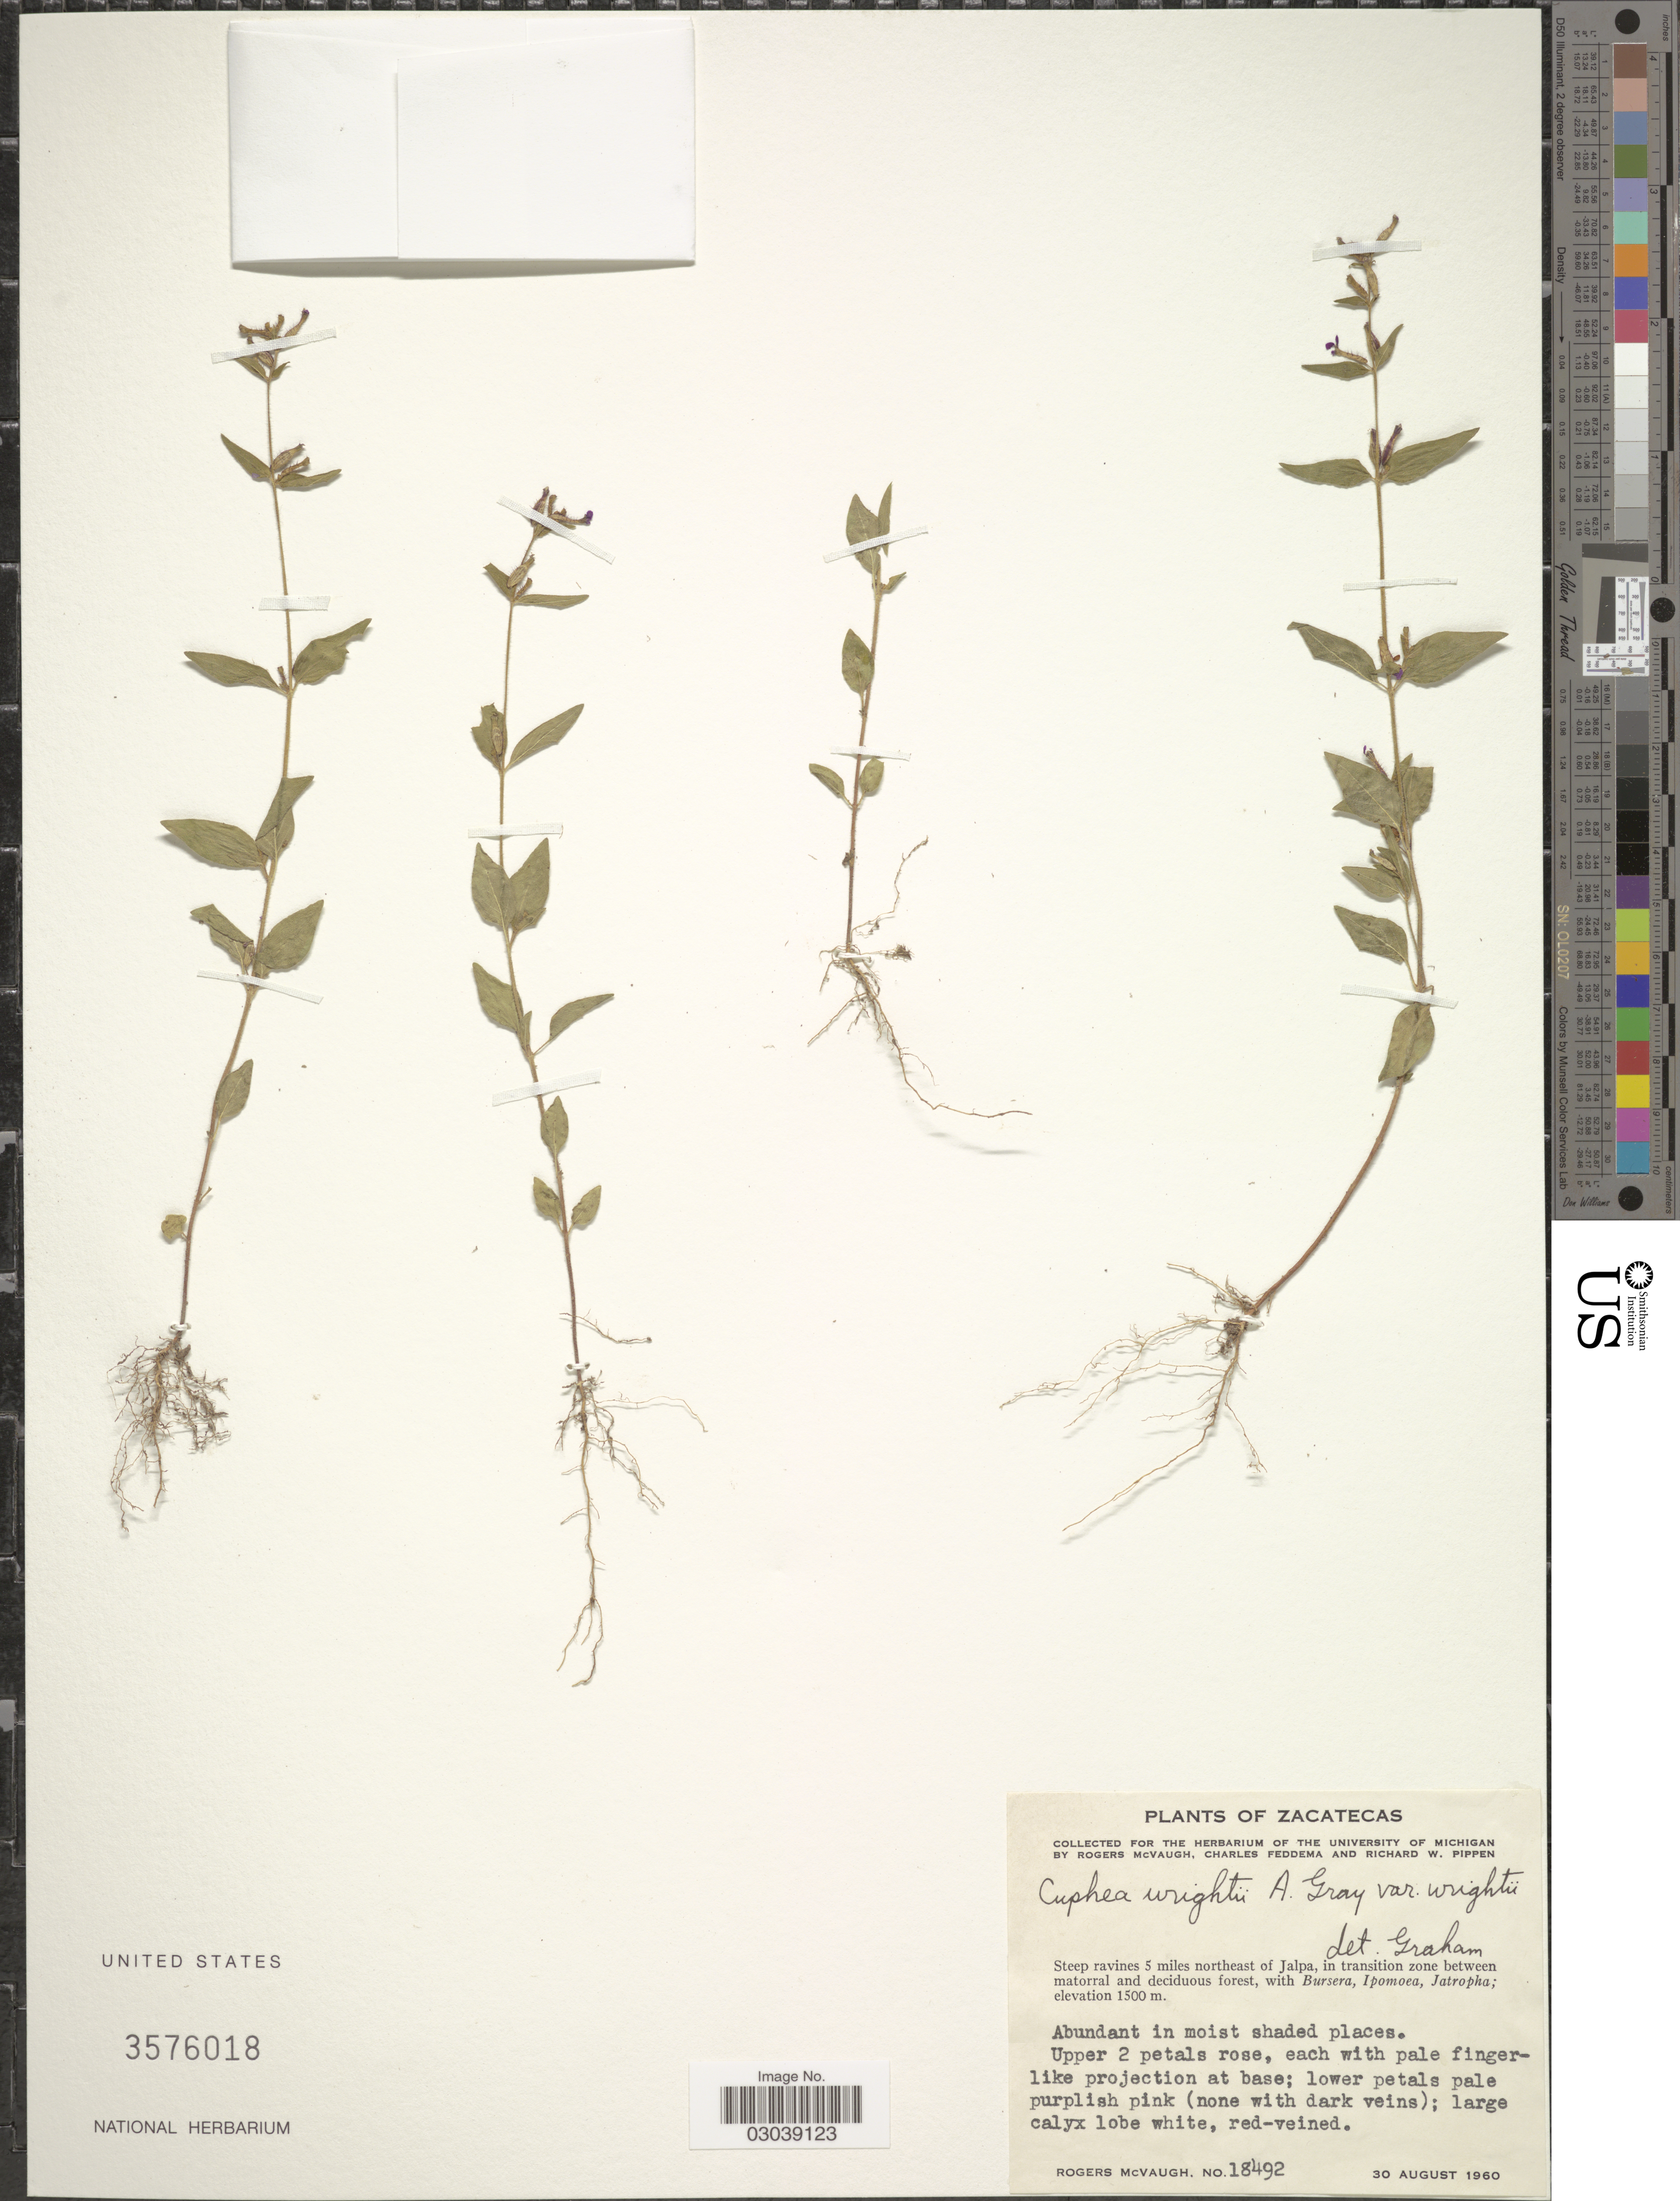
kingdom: Plantae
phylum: Tracheophyta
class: Magnoliopsida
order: Myrtales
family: Lythraceae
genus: Cuphea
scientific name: Cuphea wrightii var. wrightii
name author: A. Gray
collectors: R. McVaugh, C. Feddema & R. W. Pippen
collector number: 18492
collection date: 1960-08-30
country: Mexico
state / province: Zacatecas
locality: Steep ravines 5 miles northeast of Jalpa, in transition zone between matorral and deciduous forest.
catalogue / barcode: US 3576018